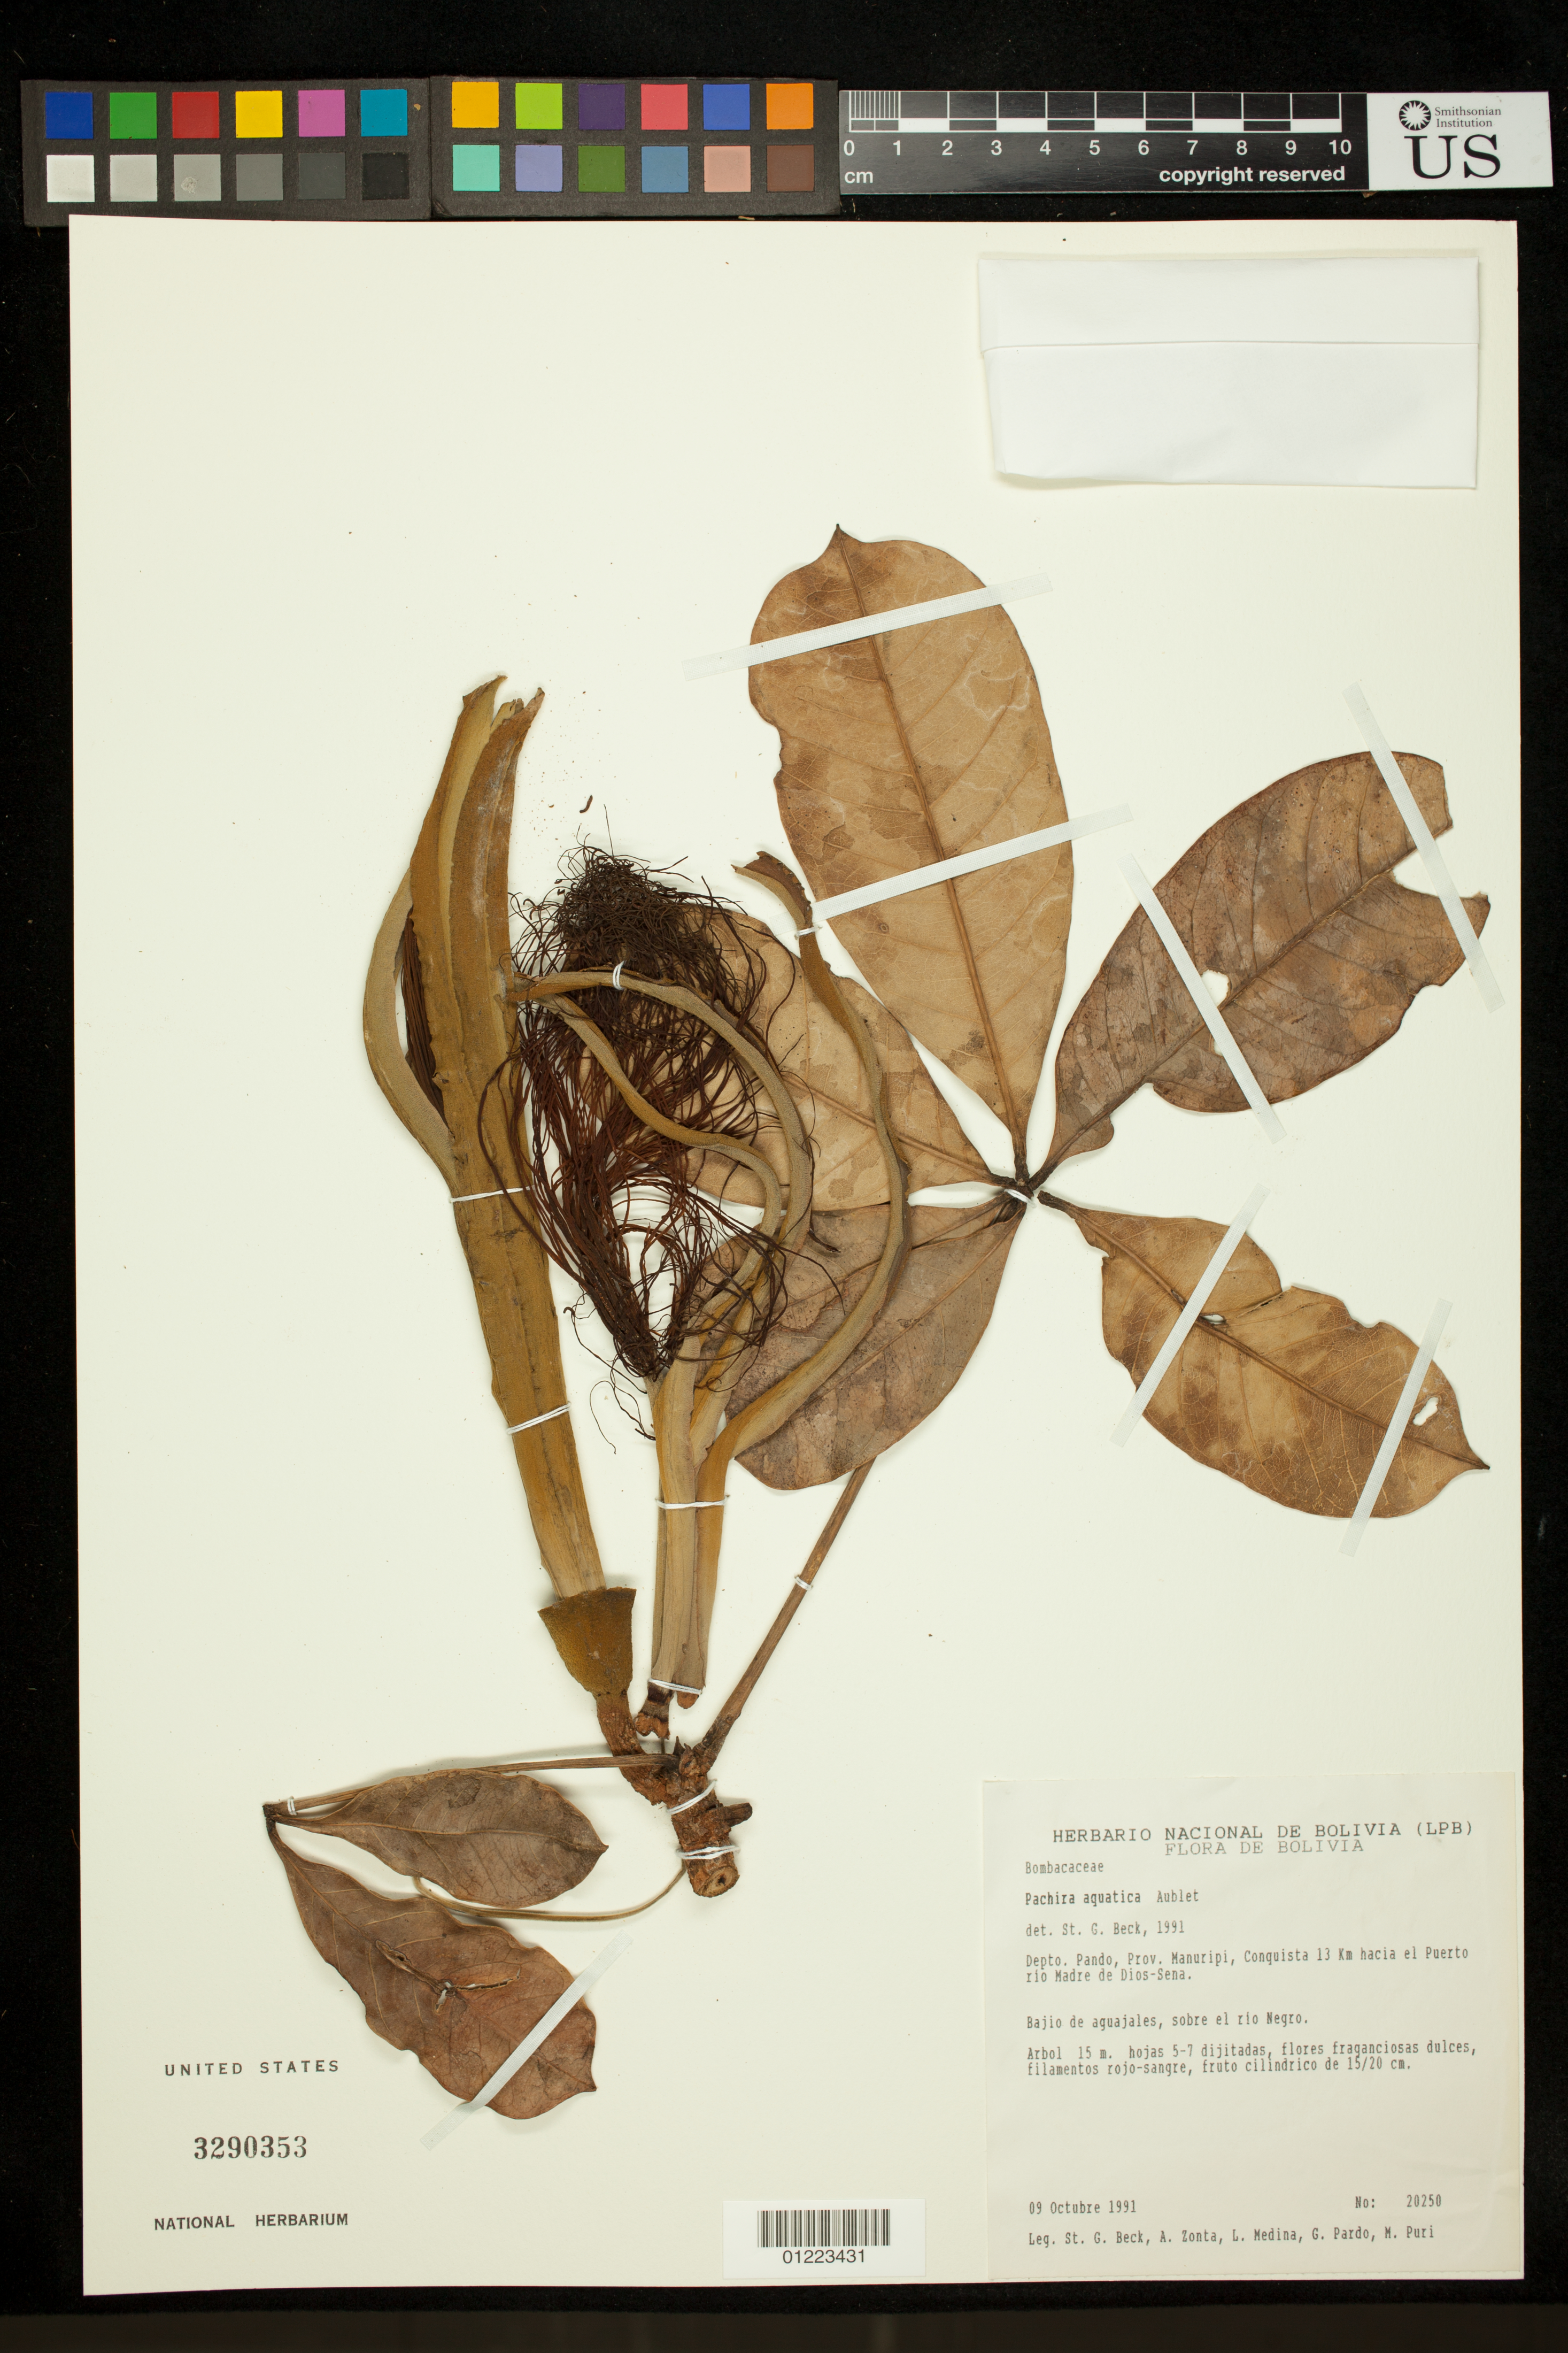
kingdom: Plantae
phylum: Tracheophyta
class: Magnoliopsida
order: Malvales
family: Malvaceae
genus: Pachira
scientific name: Pachira aquatica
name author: Aubl.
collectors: S. G. Beck, A. Zonta, L. Medina & G. Pardo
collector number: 20250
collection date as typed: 10/9/1991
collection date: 1991-10-09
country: Bolivia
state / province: Pando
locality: Depto. Pando, Prov. Manuripi, Conquista 13 km hacia el Puerto rio Madre de Dios-Sena. Bajio de aguajales, sobre el rio Negro.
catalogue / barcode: US 3290353